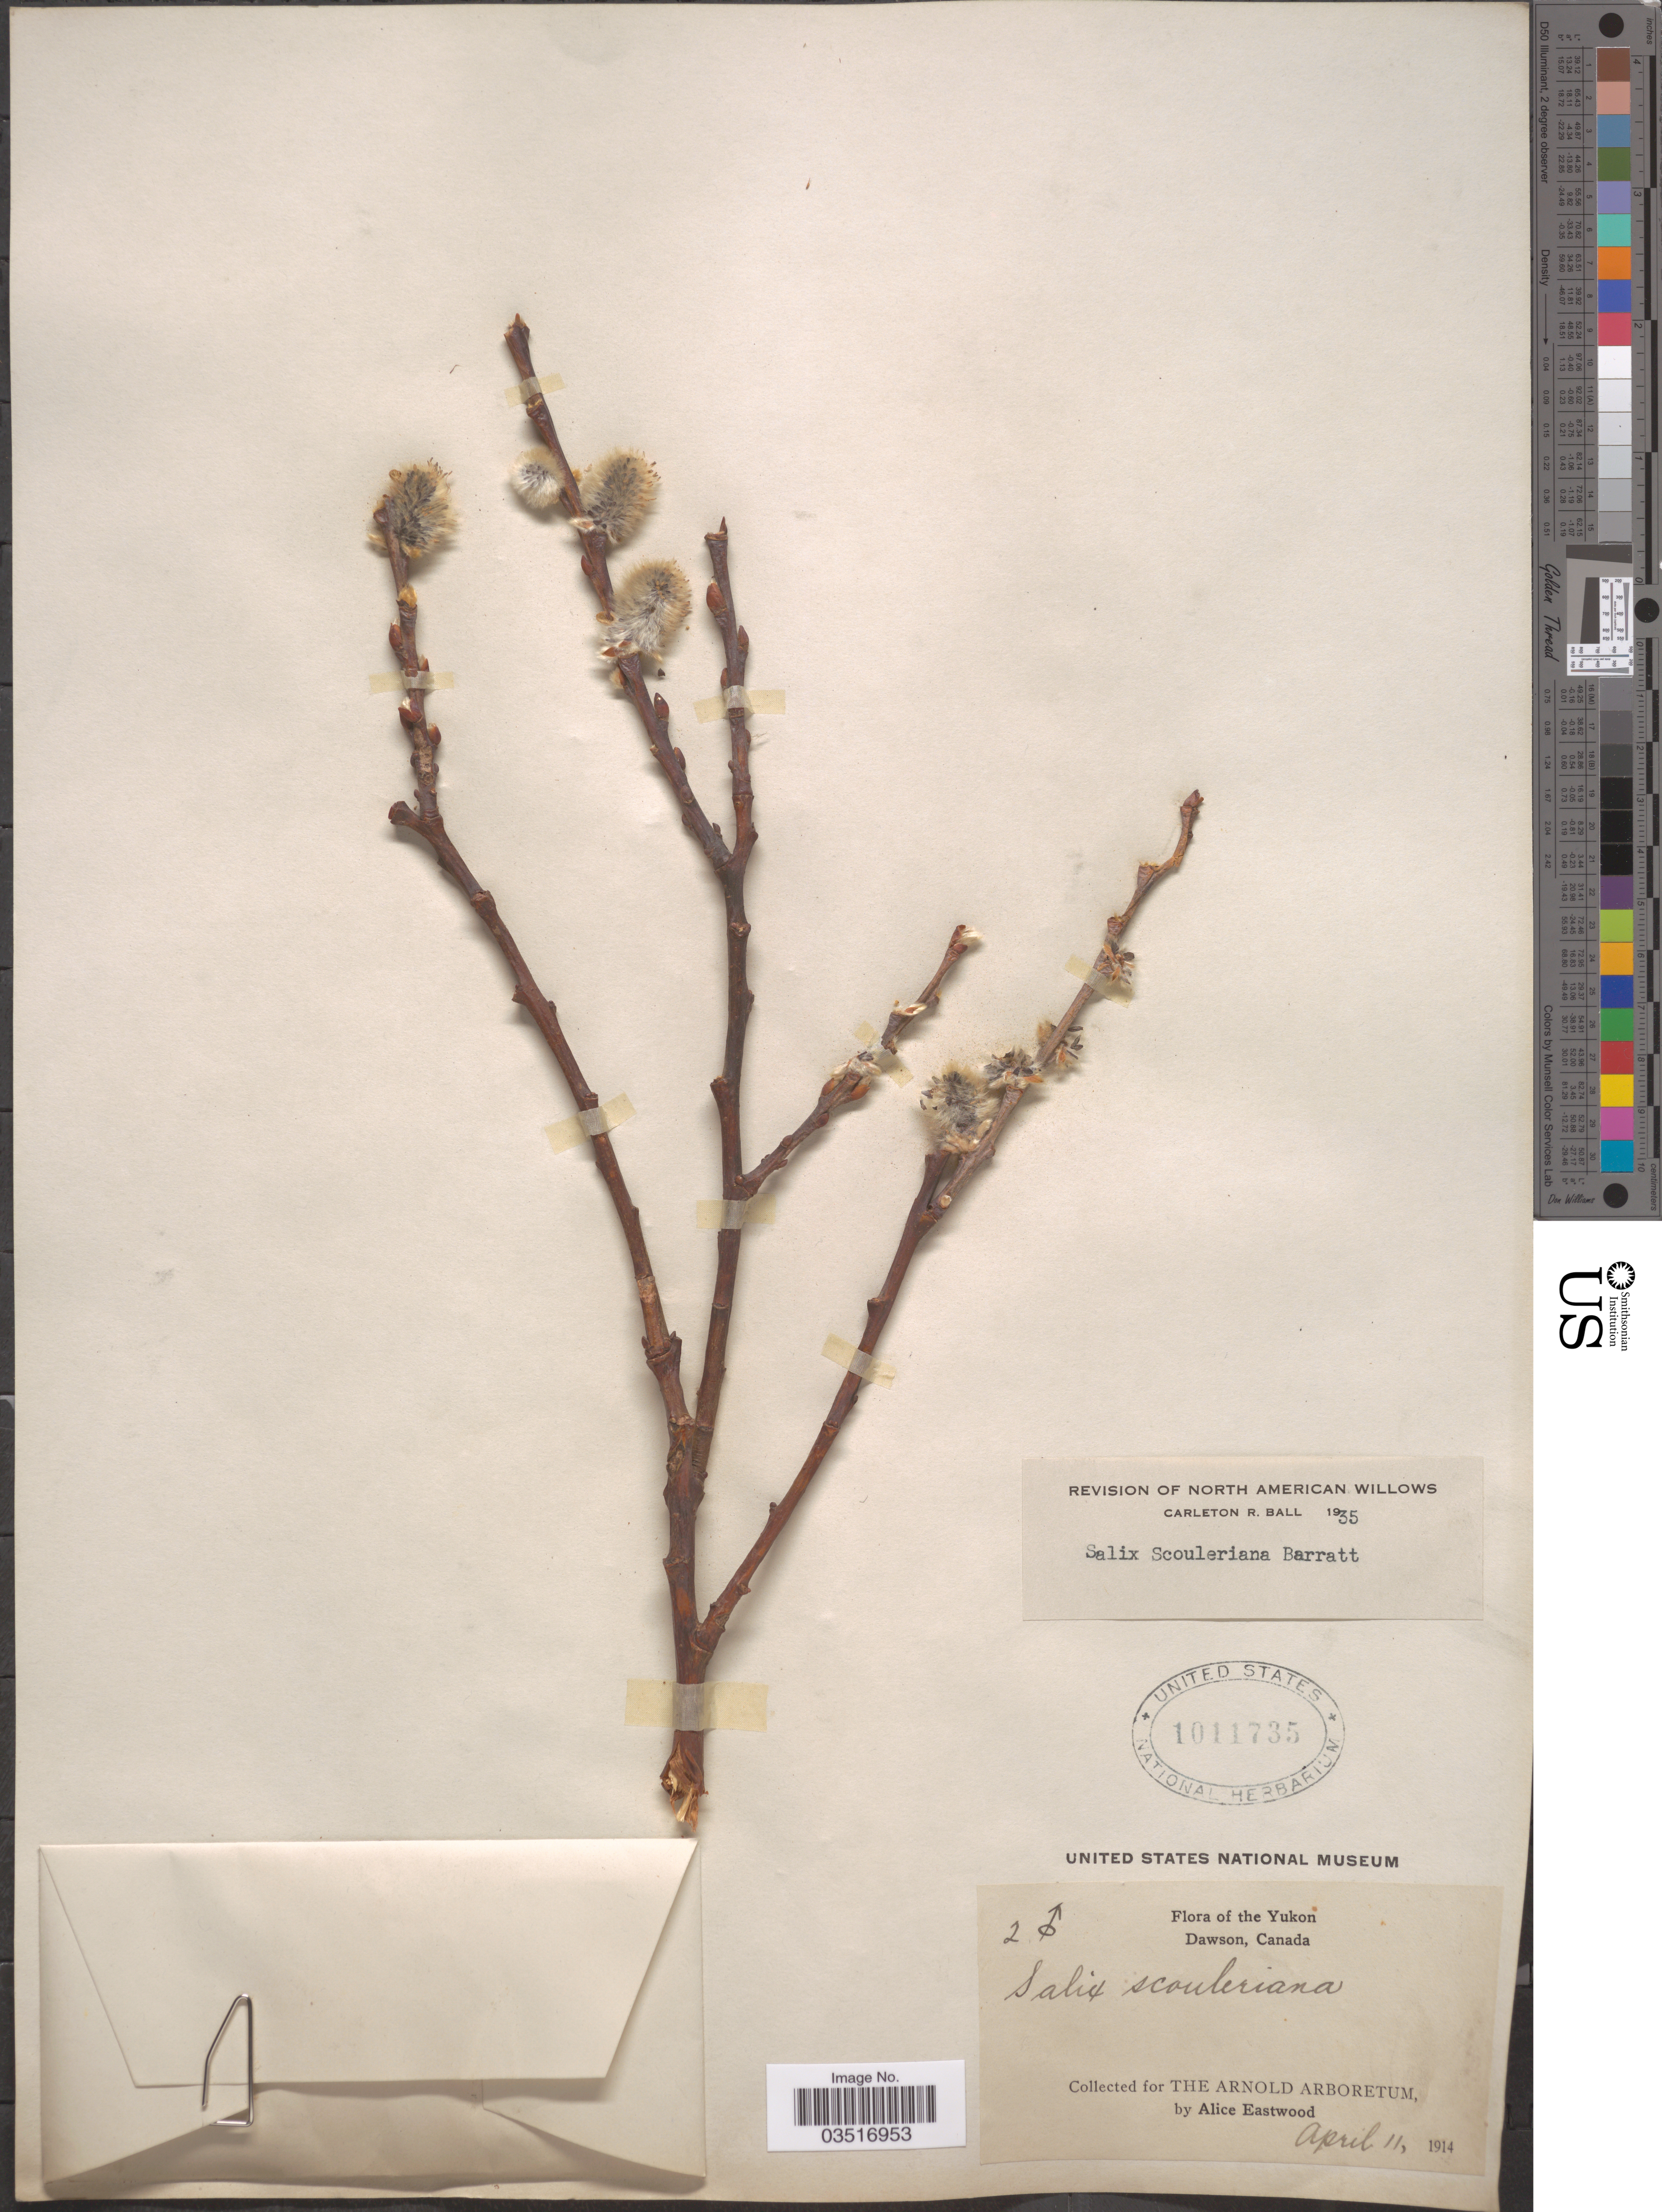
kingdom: Plantae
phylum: Tracheophyta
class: Magnoliopsida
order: Malpighiales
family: Salicaceae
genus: Salix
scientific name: Salix scouleriana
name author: Barratt ex Hook.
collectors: A. Eastwood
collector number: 2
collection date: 1914-04-11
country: Canada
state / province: Yukon Territory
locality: Yukon. Dawson.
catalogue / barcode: US 1011735